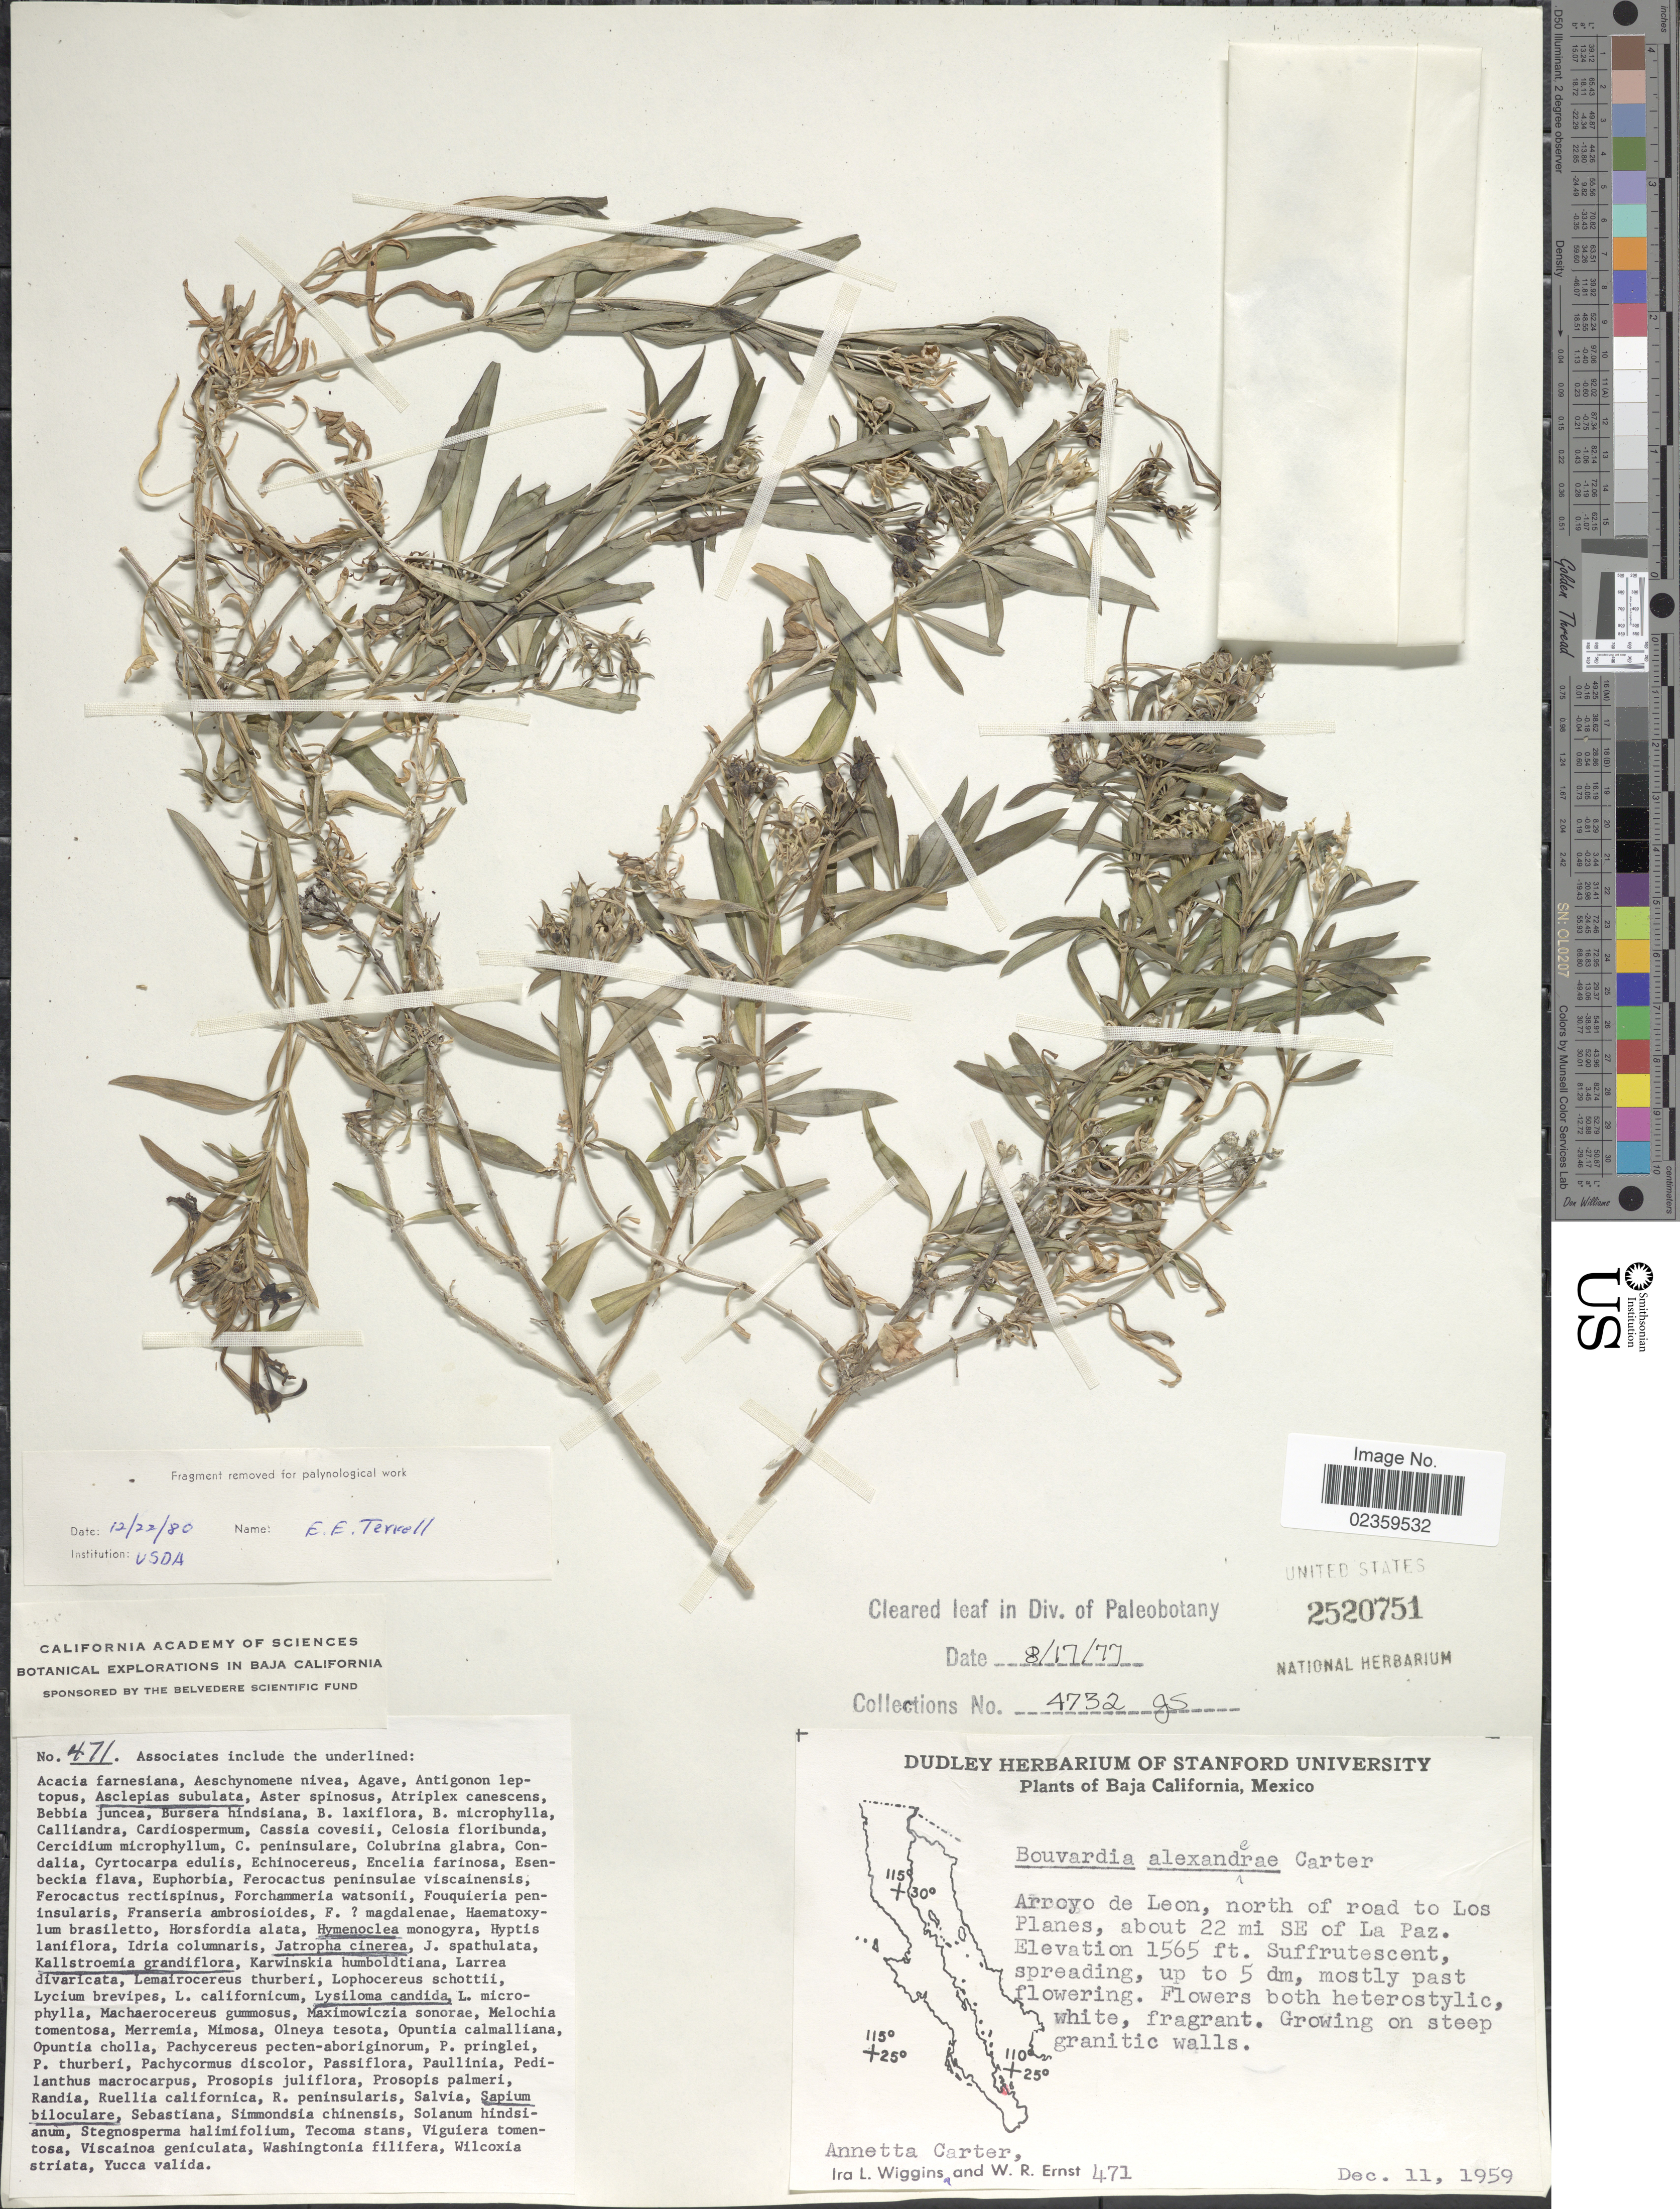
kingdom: Plantae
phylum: Tracheophyta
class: Magnoliopsida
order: Gentianales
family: Rubiaceae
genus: Carterella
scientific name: Carterella alexanderae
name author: (A.M. Carter) Terrell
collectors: A. Carter, I. L. Wiggins & W. R. Ernst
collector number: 471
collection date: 1959-12-11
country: Mexico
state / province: Baja California Sur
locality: Arroyo de Leon, north of road to Los Planes, about 22 mi SE of La Paz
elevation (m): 477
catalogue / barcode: US 2520751